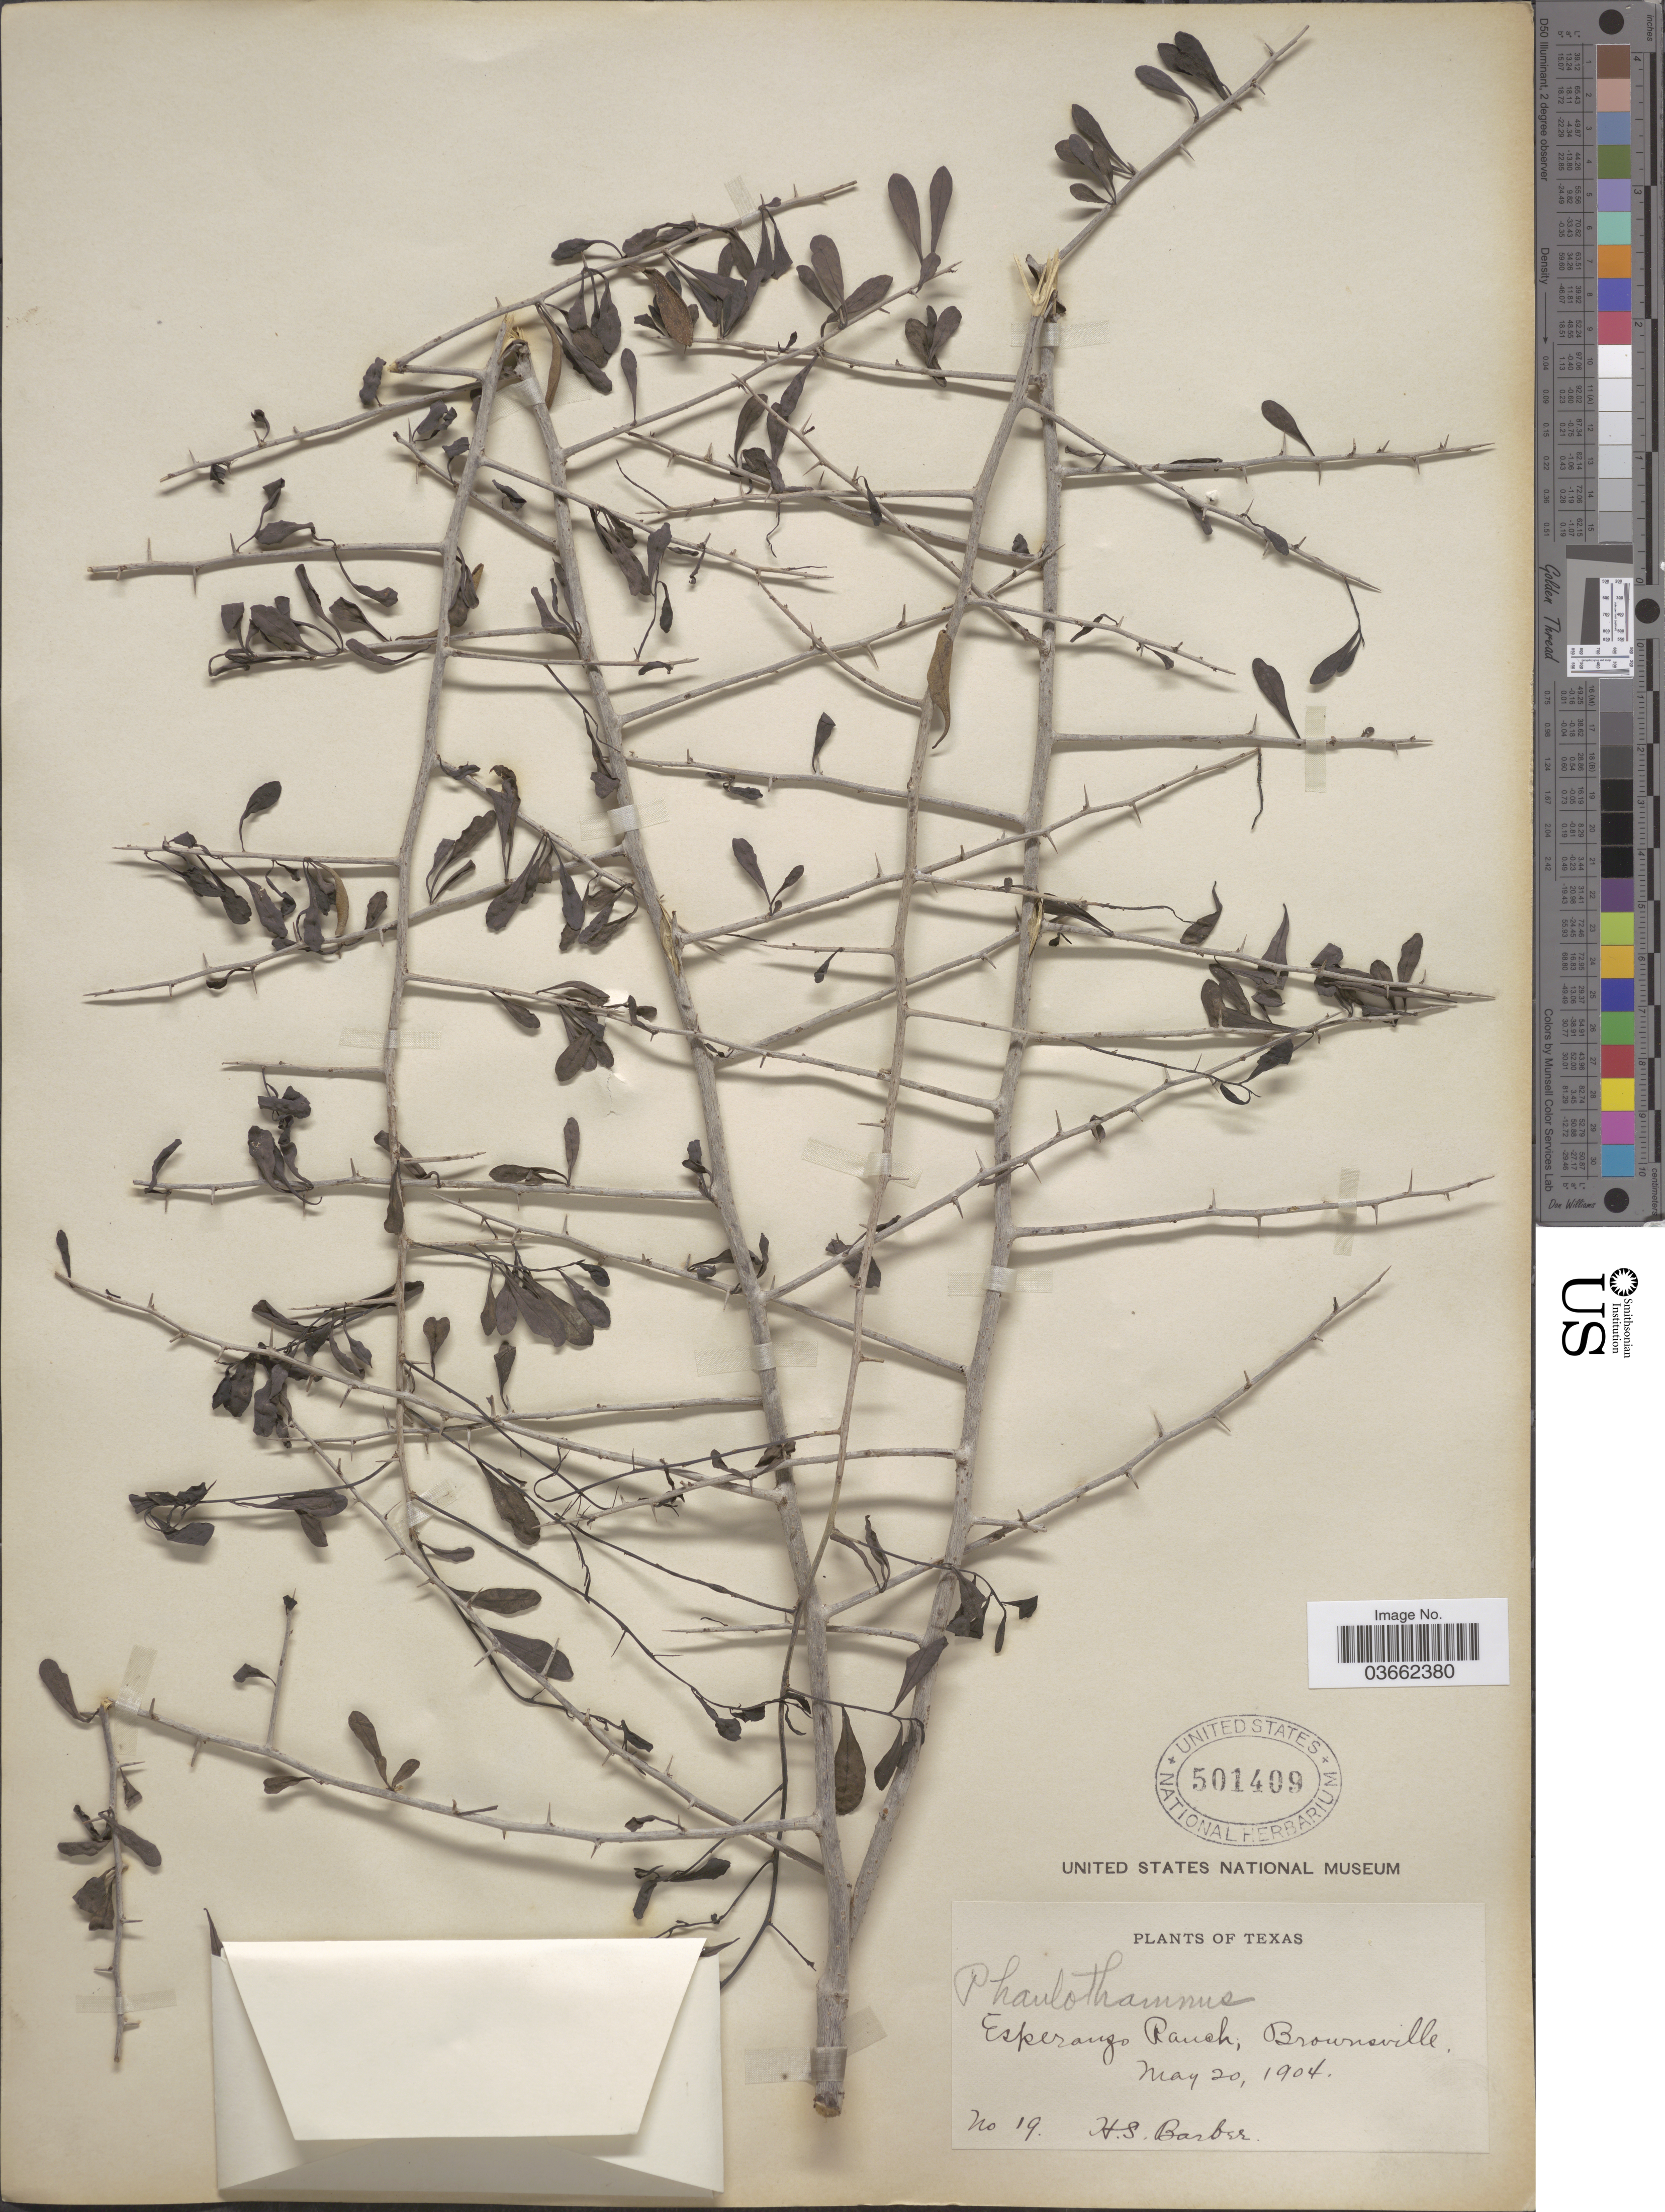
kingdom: Plantae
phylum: Tracheophyta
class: Magnoliopsida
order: Caryophyllales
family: Achatocarpaceae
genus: Phaulothamnus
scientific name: Phaulothamnus sp.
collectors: H. Barber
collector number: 19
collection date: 1904-05-20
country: United States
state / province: Texas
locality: Esperanzo Ranch; Brownsville.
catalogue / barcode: US 501409